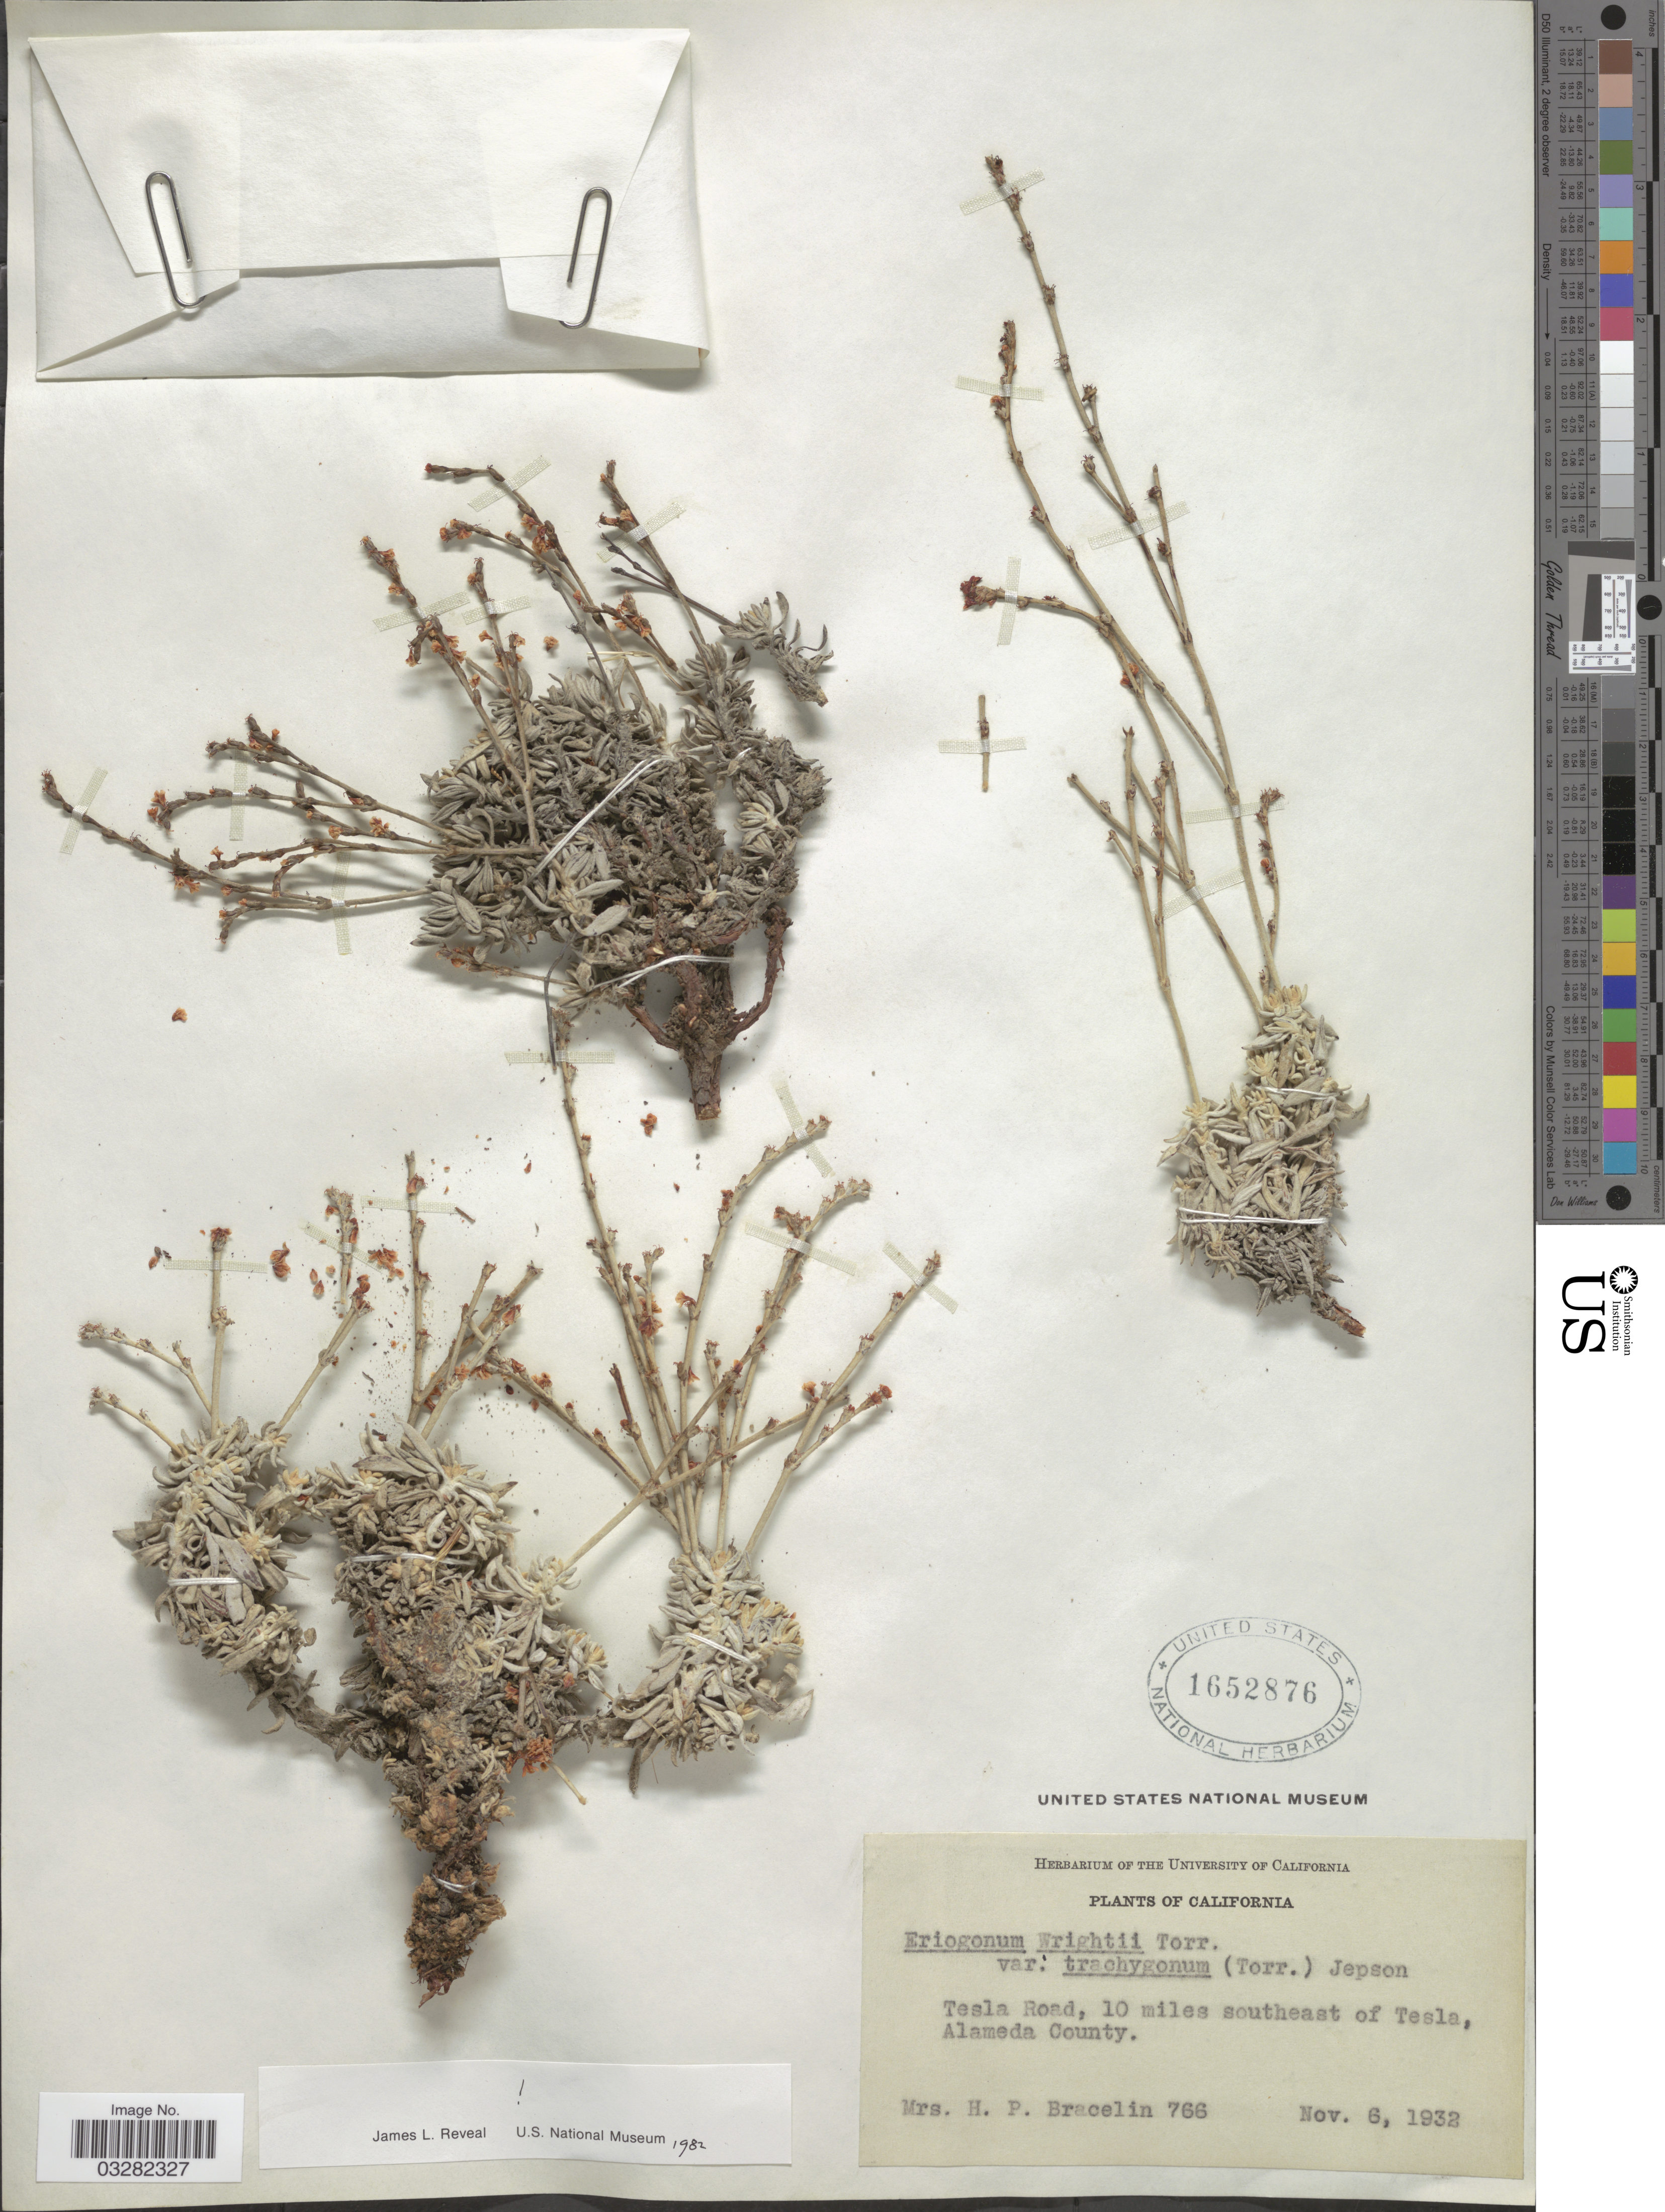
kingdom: Plantae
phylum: Tracheophyta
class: Magnoliopsida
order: Caryophyllales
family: Polygonaceae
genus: Eriogonum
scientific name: Eriogonum wrightii var. trachygonum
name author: (Torr. ex Benth.) Jeps.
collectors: H. Bracelin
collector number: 766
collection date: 1932-11-06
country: United States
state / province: California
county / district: Alameda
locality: Tesla Road, 10 miles southeast of Tesla, Alameda County.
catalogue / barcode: US 1652876